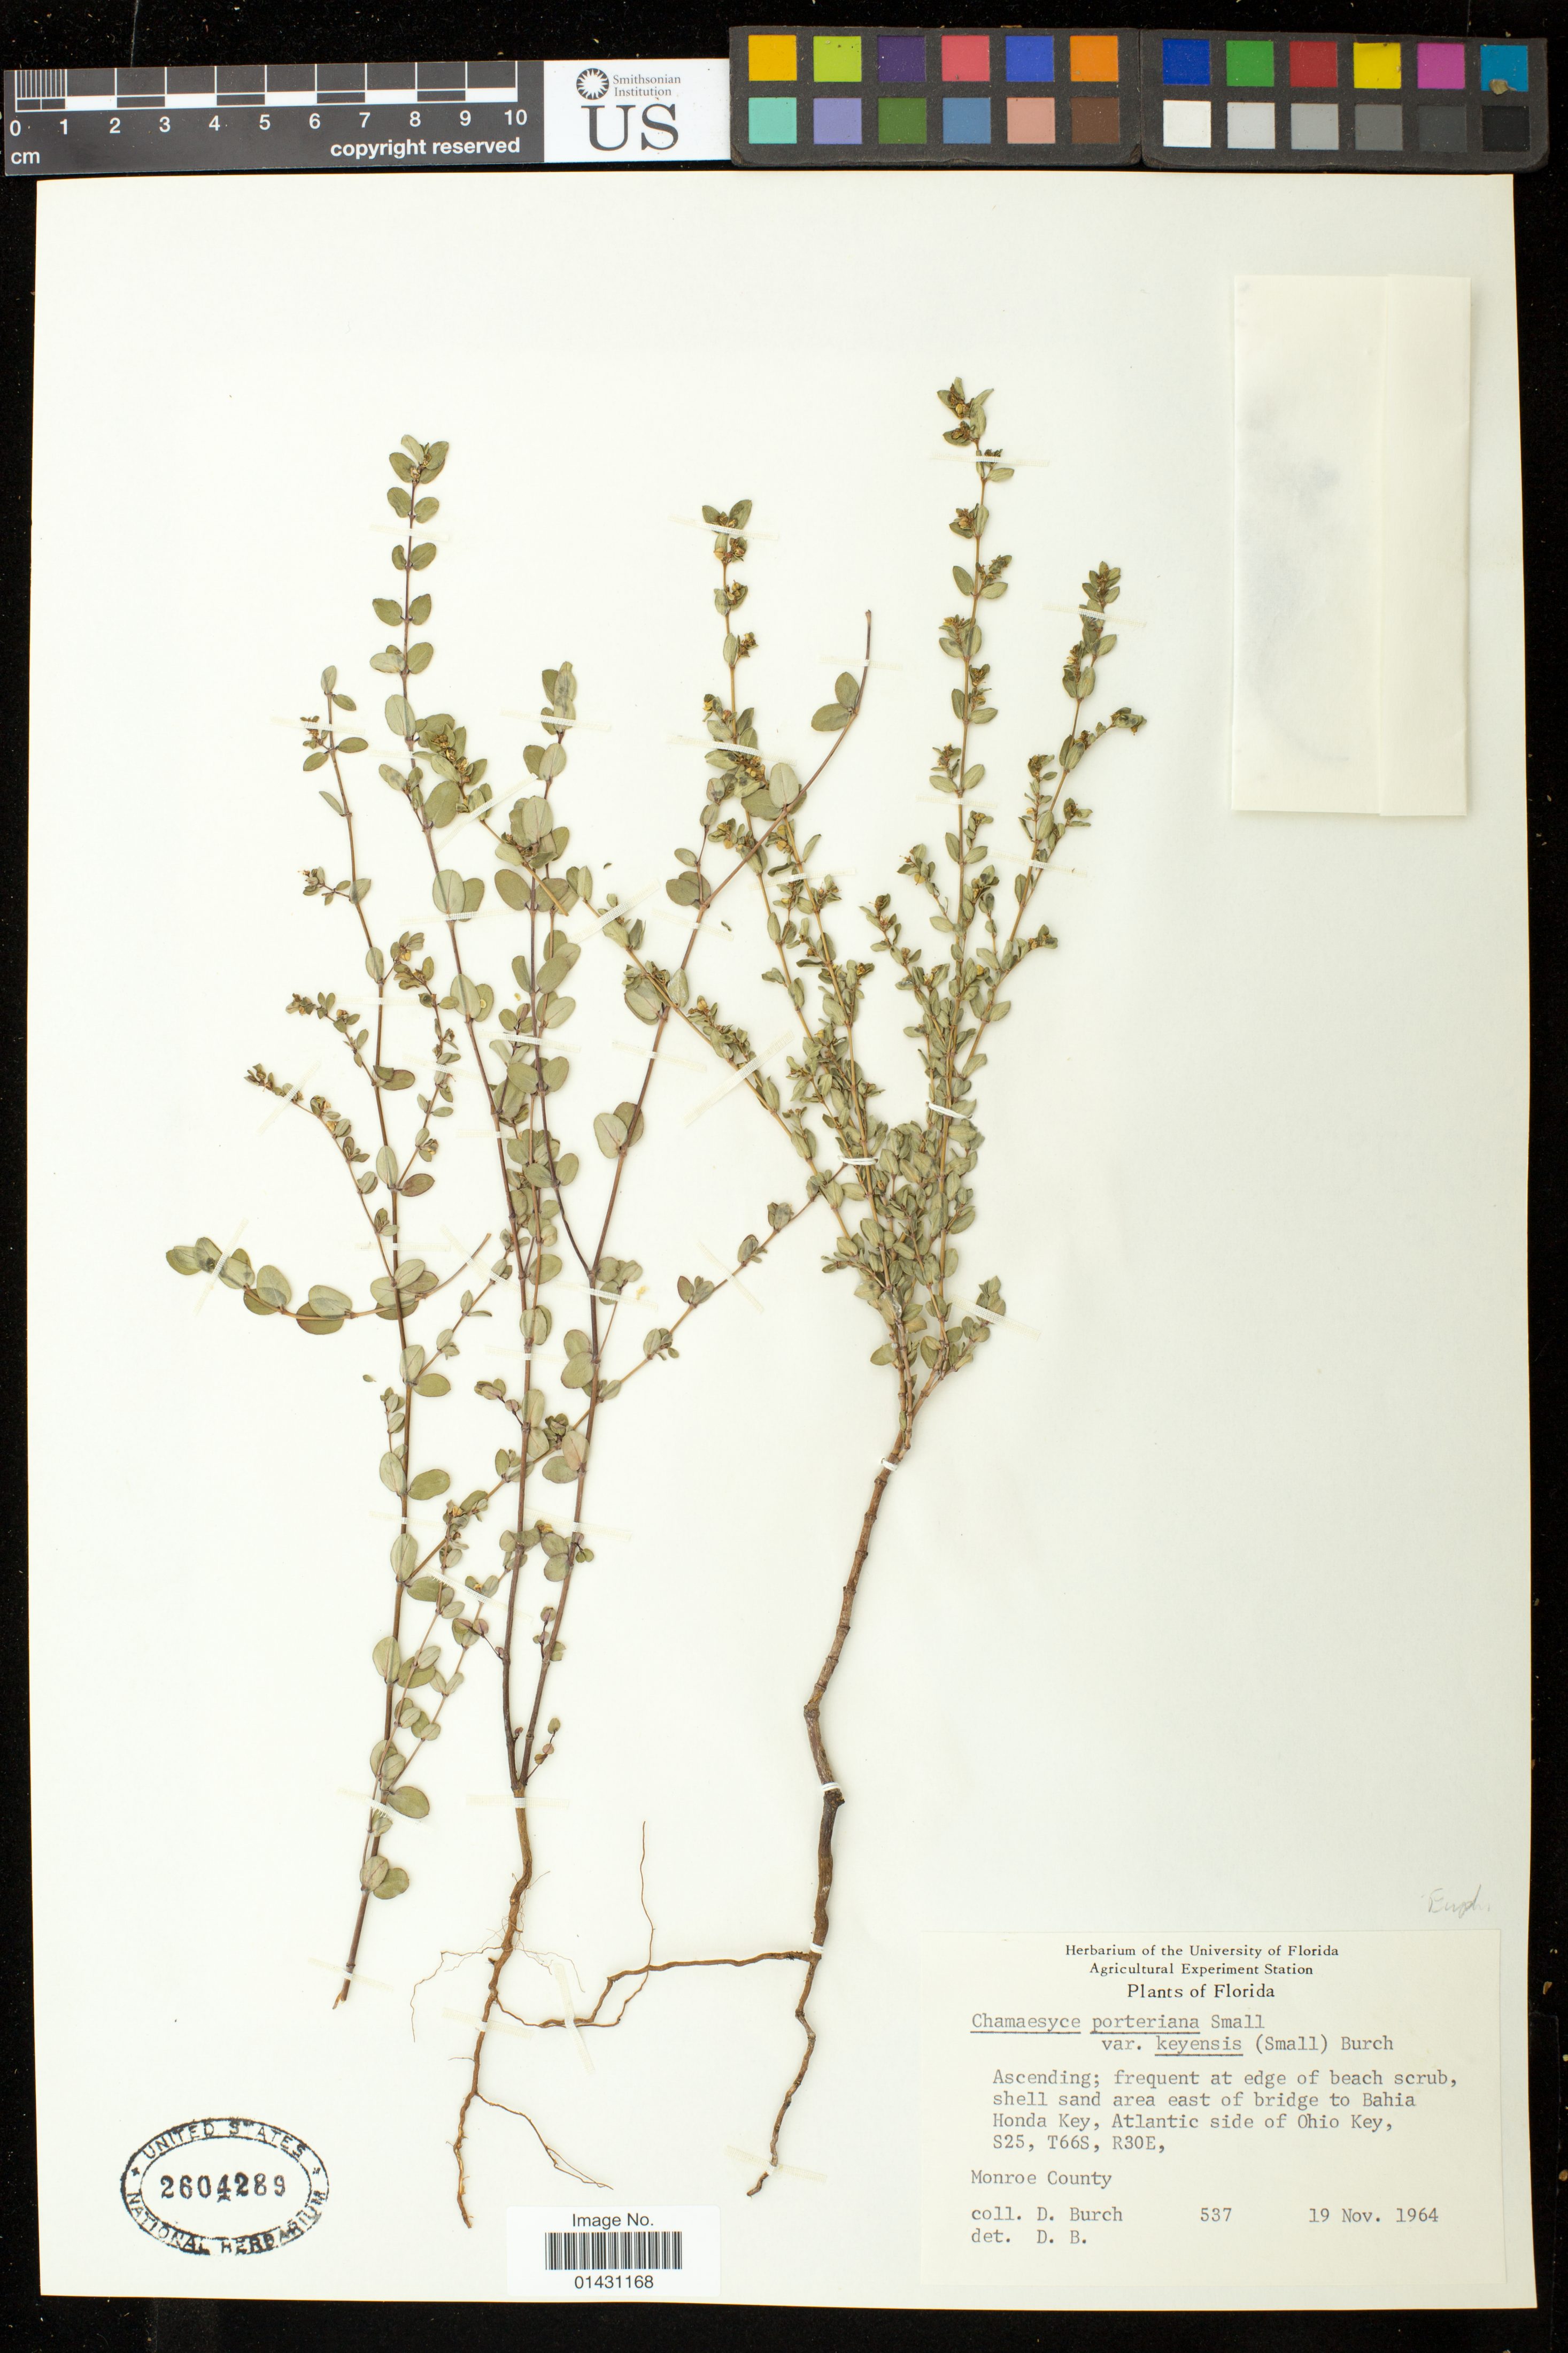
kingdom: Plantae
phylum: Tracheophyta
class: Magnoliopsida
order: Malpighiales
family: Euphorbiaceae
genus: Euphorbia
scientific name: Euphorbia porteriana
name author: (Small) Oudejans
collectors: D. Burch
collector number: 537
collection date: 1964-11-19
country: United States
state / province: Florida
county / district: Monroe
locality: area east of bridge to Bahia Honda Key, Atlantic side of Ohio Key, S25, T66S, R30E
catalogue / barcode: US 2604289